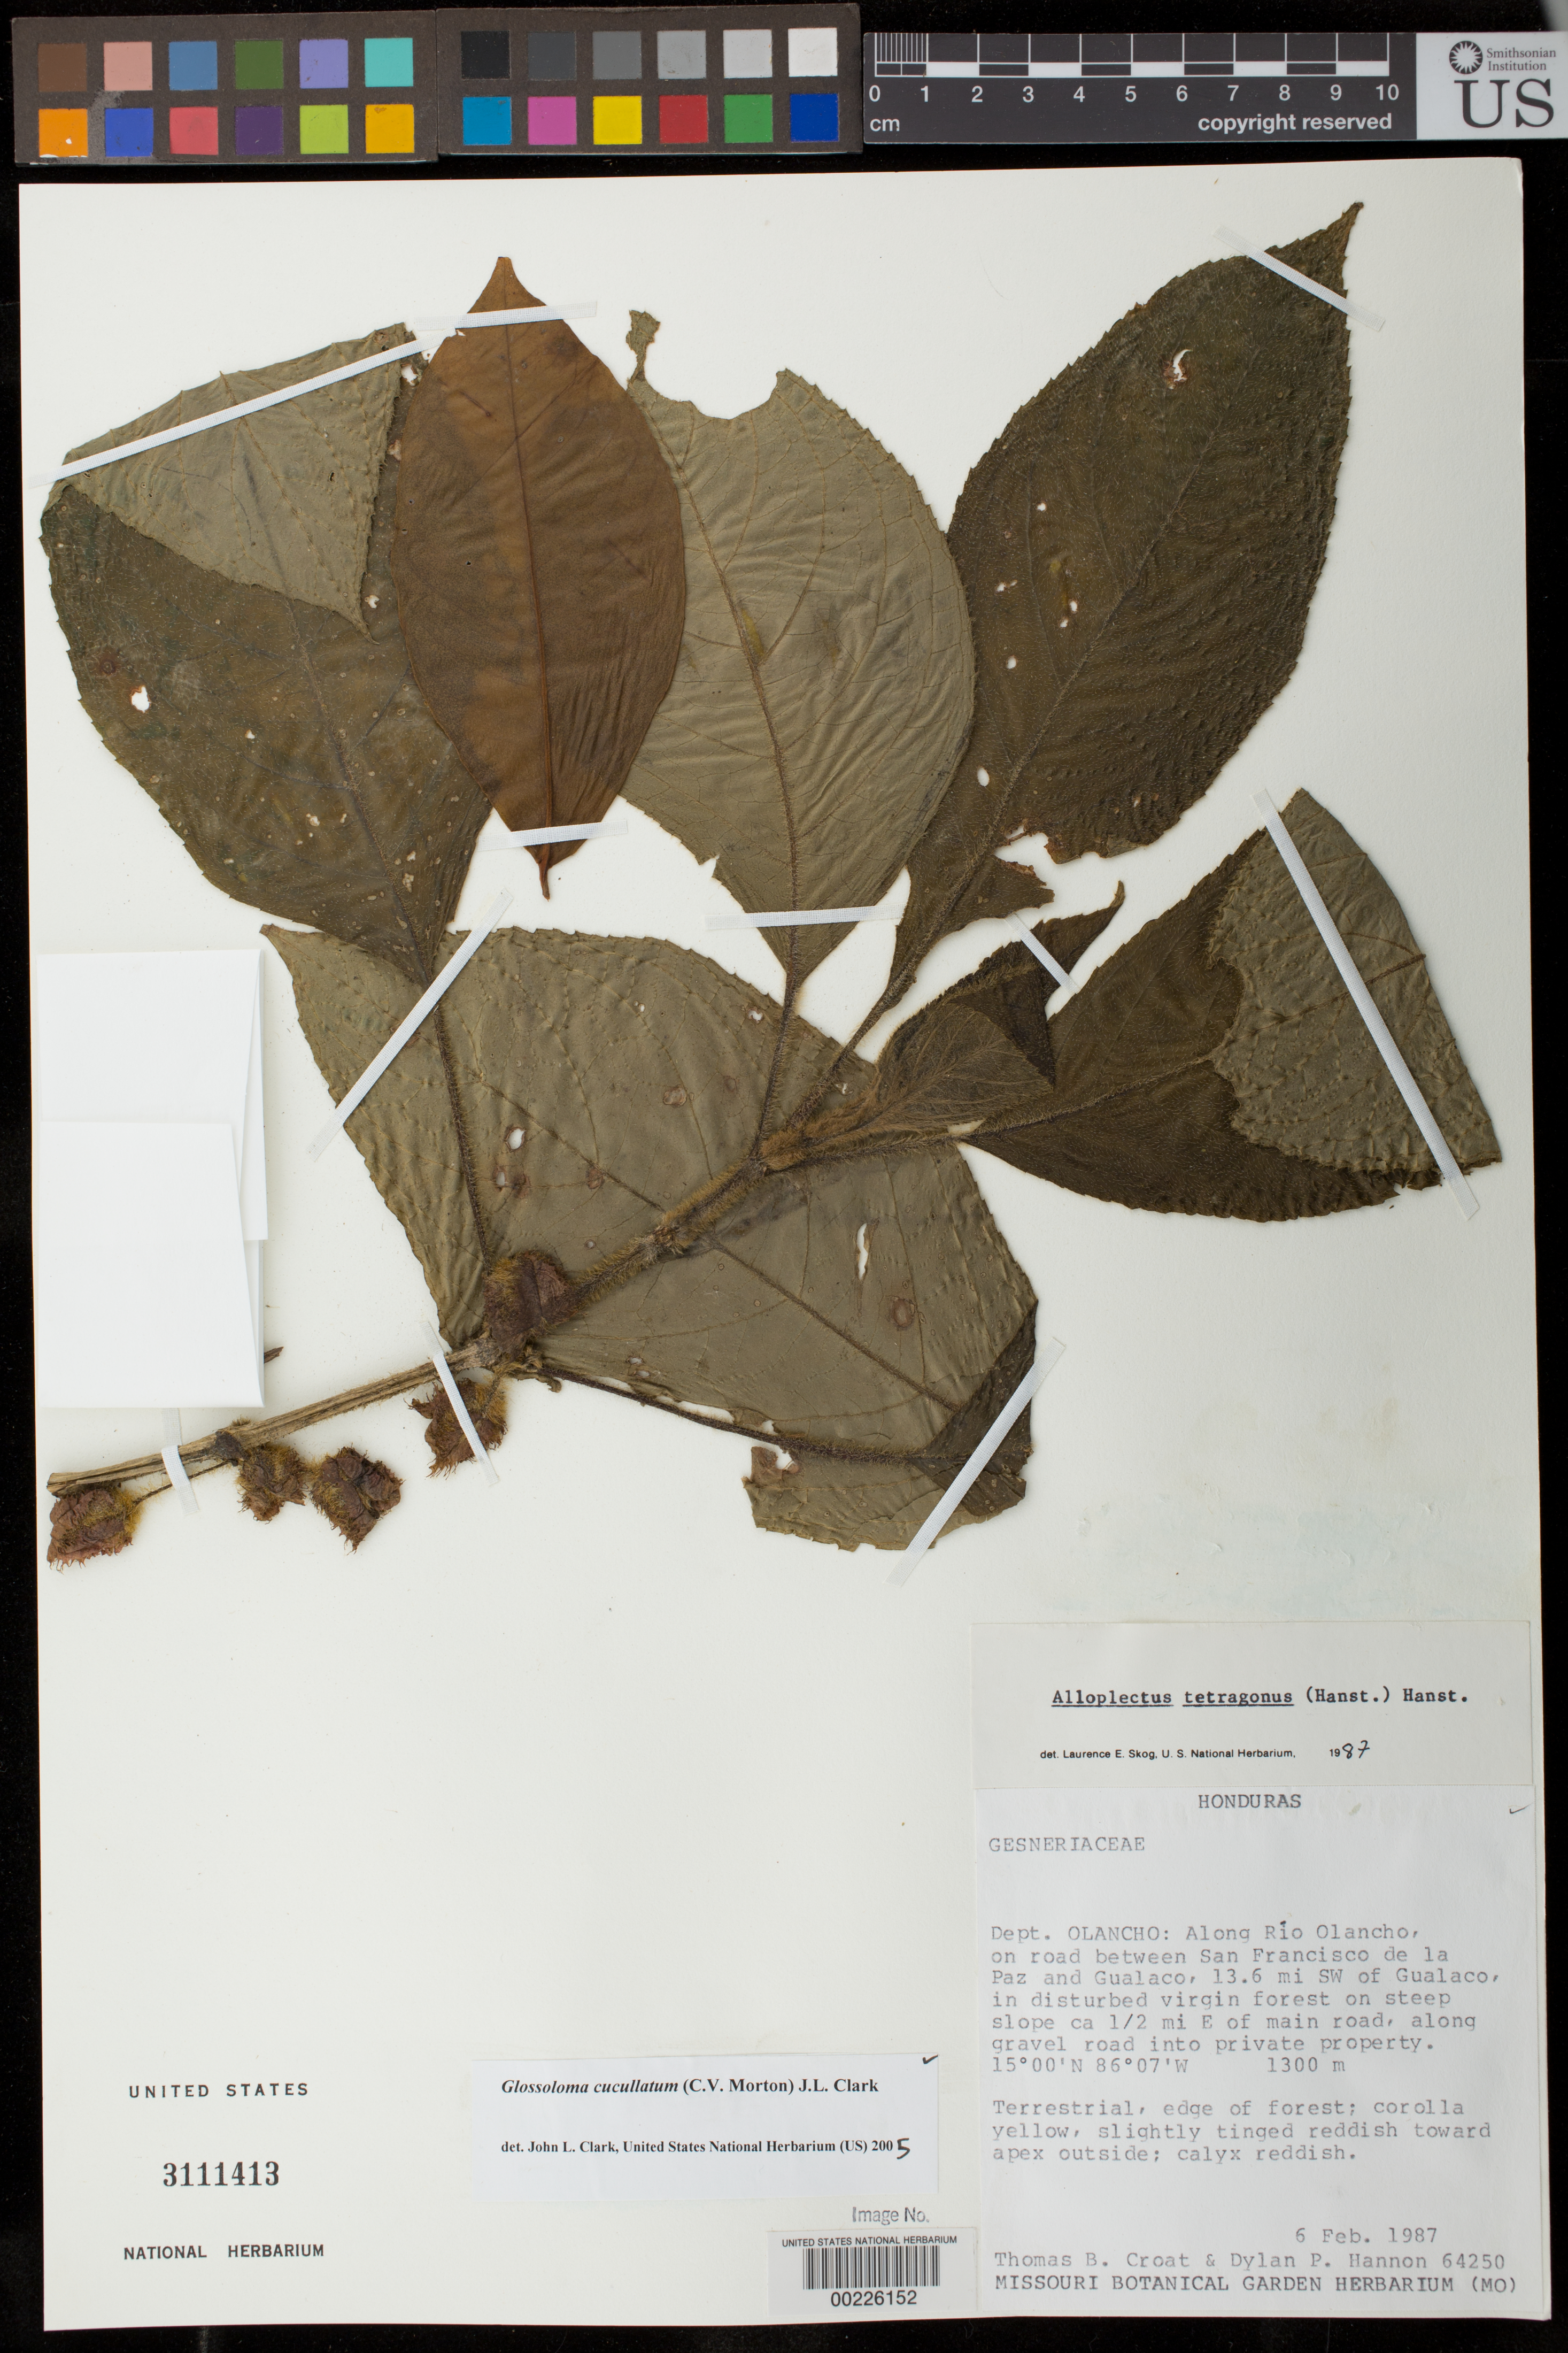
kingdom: Plantae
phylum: Tracheophyta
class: Magnoliopsida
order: Lamiales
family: Gesneriaceae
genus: Glossoloma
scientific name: Glossoloma cucullatum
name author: (C.V. Morton) J.L. Clark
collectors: T. B. Croat & D. Hannon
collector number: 64250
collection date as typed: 06 Feb 1987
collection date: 1987-02-06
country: Honduras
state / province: Olancho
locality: Along Rio Olancho, on road between San Francisco de La Paz and Gualaco, 13.6 mi SW of Gualaco; ca 1/2 mi e of main rd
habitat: In disturbed virgin forest on steep slope; edge of forest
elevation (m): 1300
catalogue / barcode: US 3111413